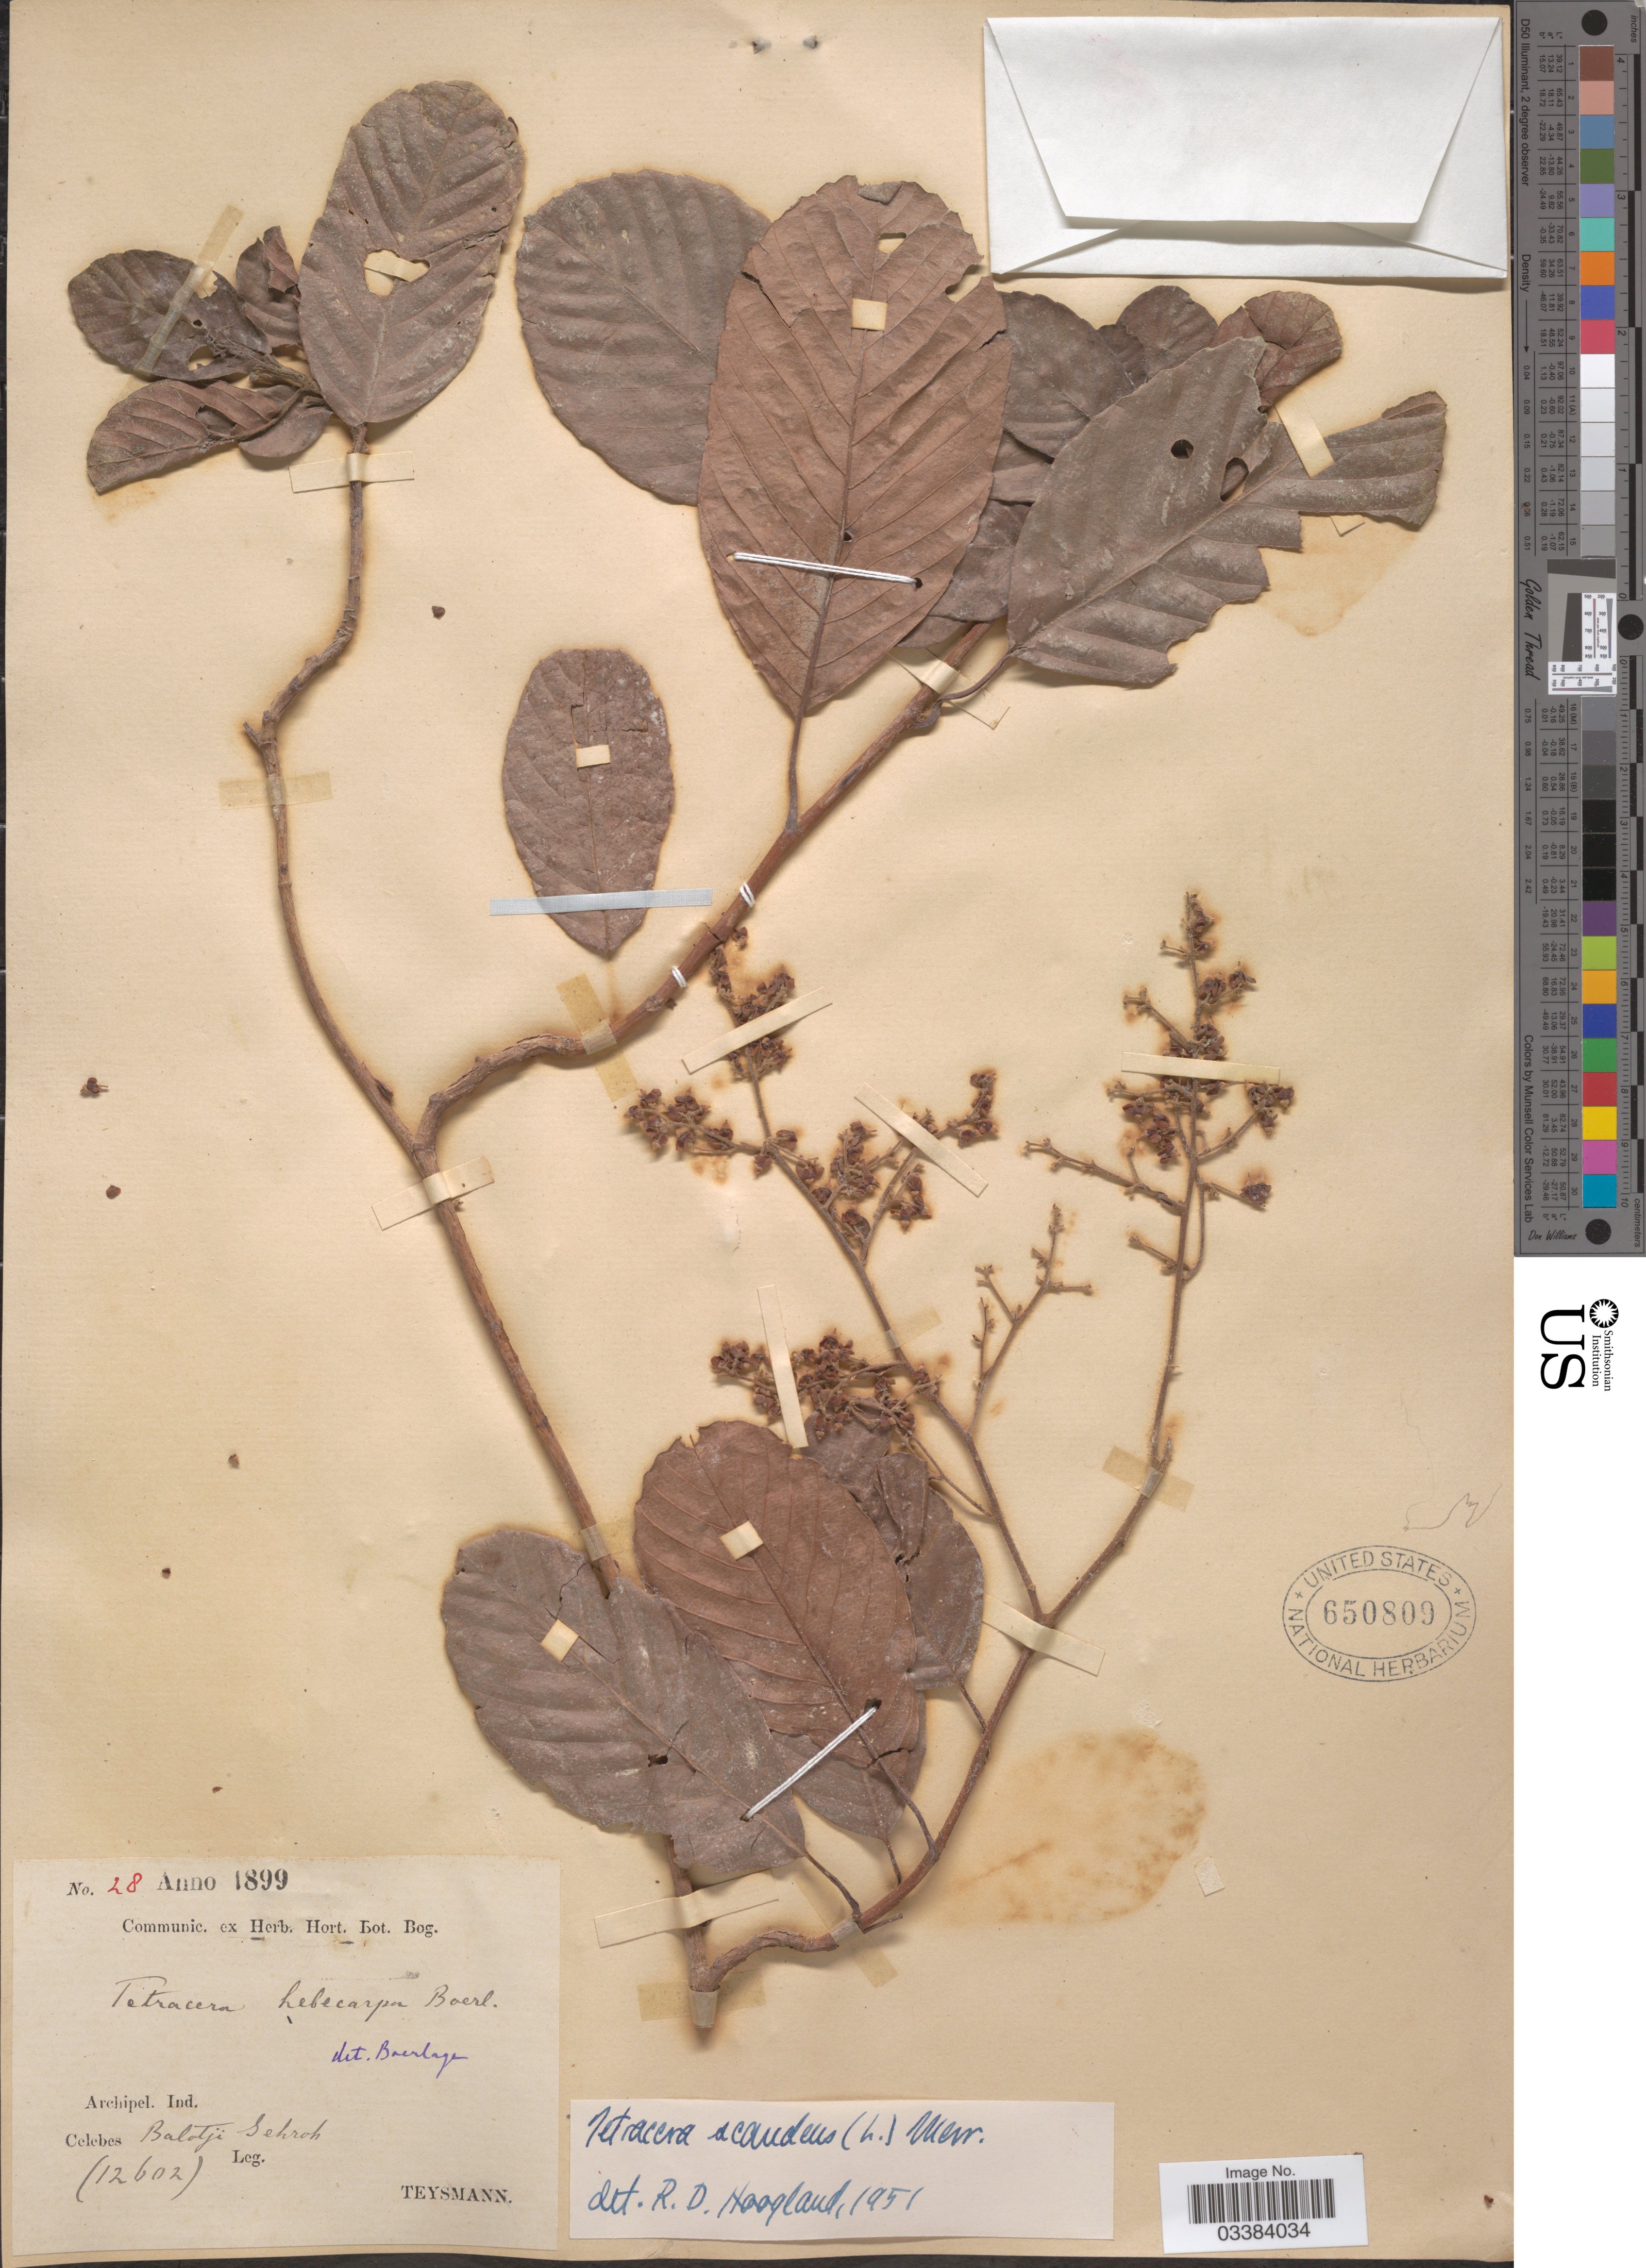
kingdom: Plantae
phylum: Tracheophyta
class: Magnoliopsida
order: Dilleniales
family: Dilleniaceae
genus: Tetracera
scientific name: Tetracera scandens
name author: (L.) Merr.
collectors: Teysmann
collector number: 28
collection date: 1899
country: Indonesia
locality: Archipel. Ind. Celebs Balotji [interpreted] Sehroh.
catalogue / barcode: US 650809